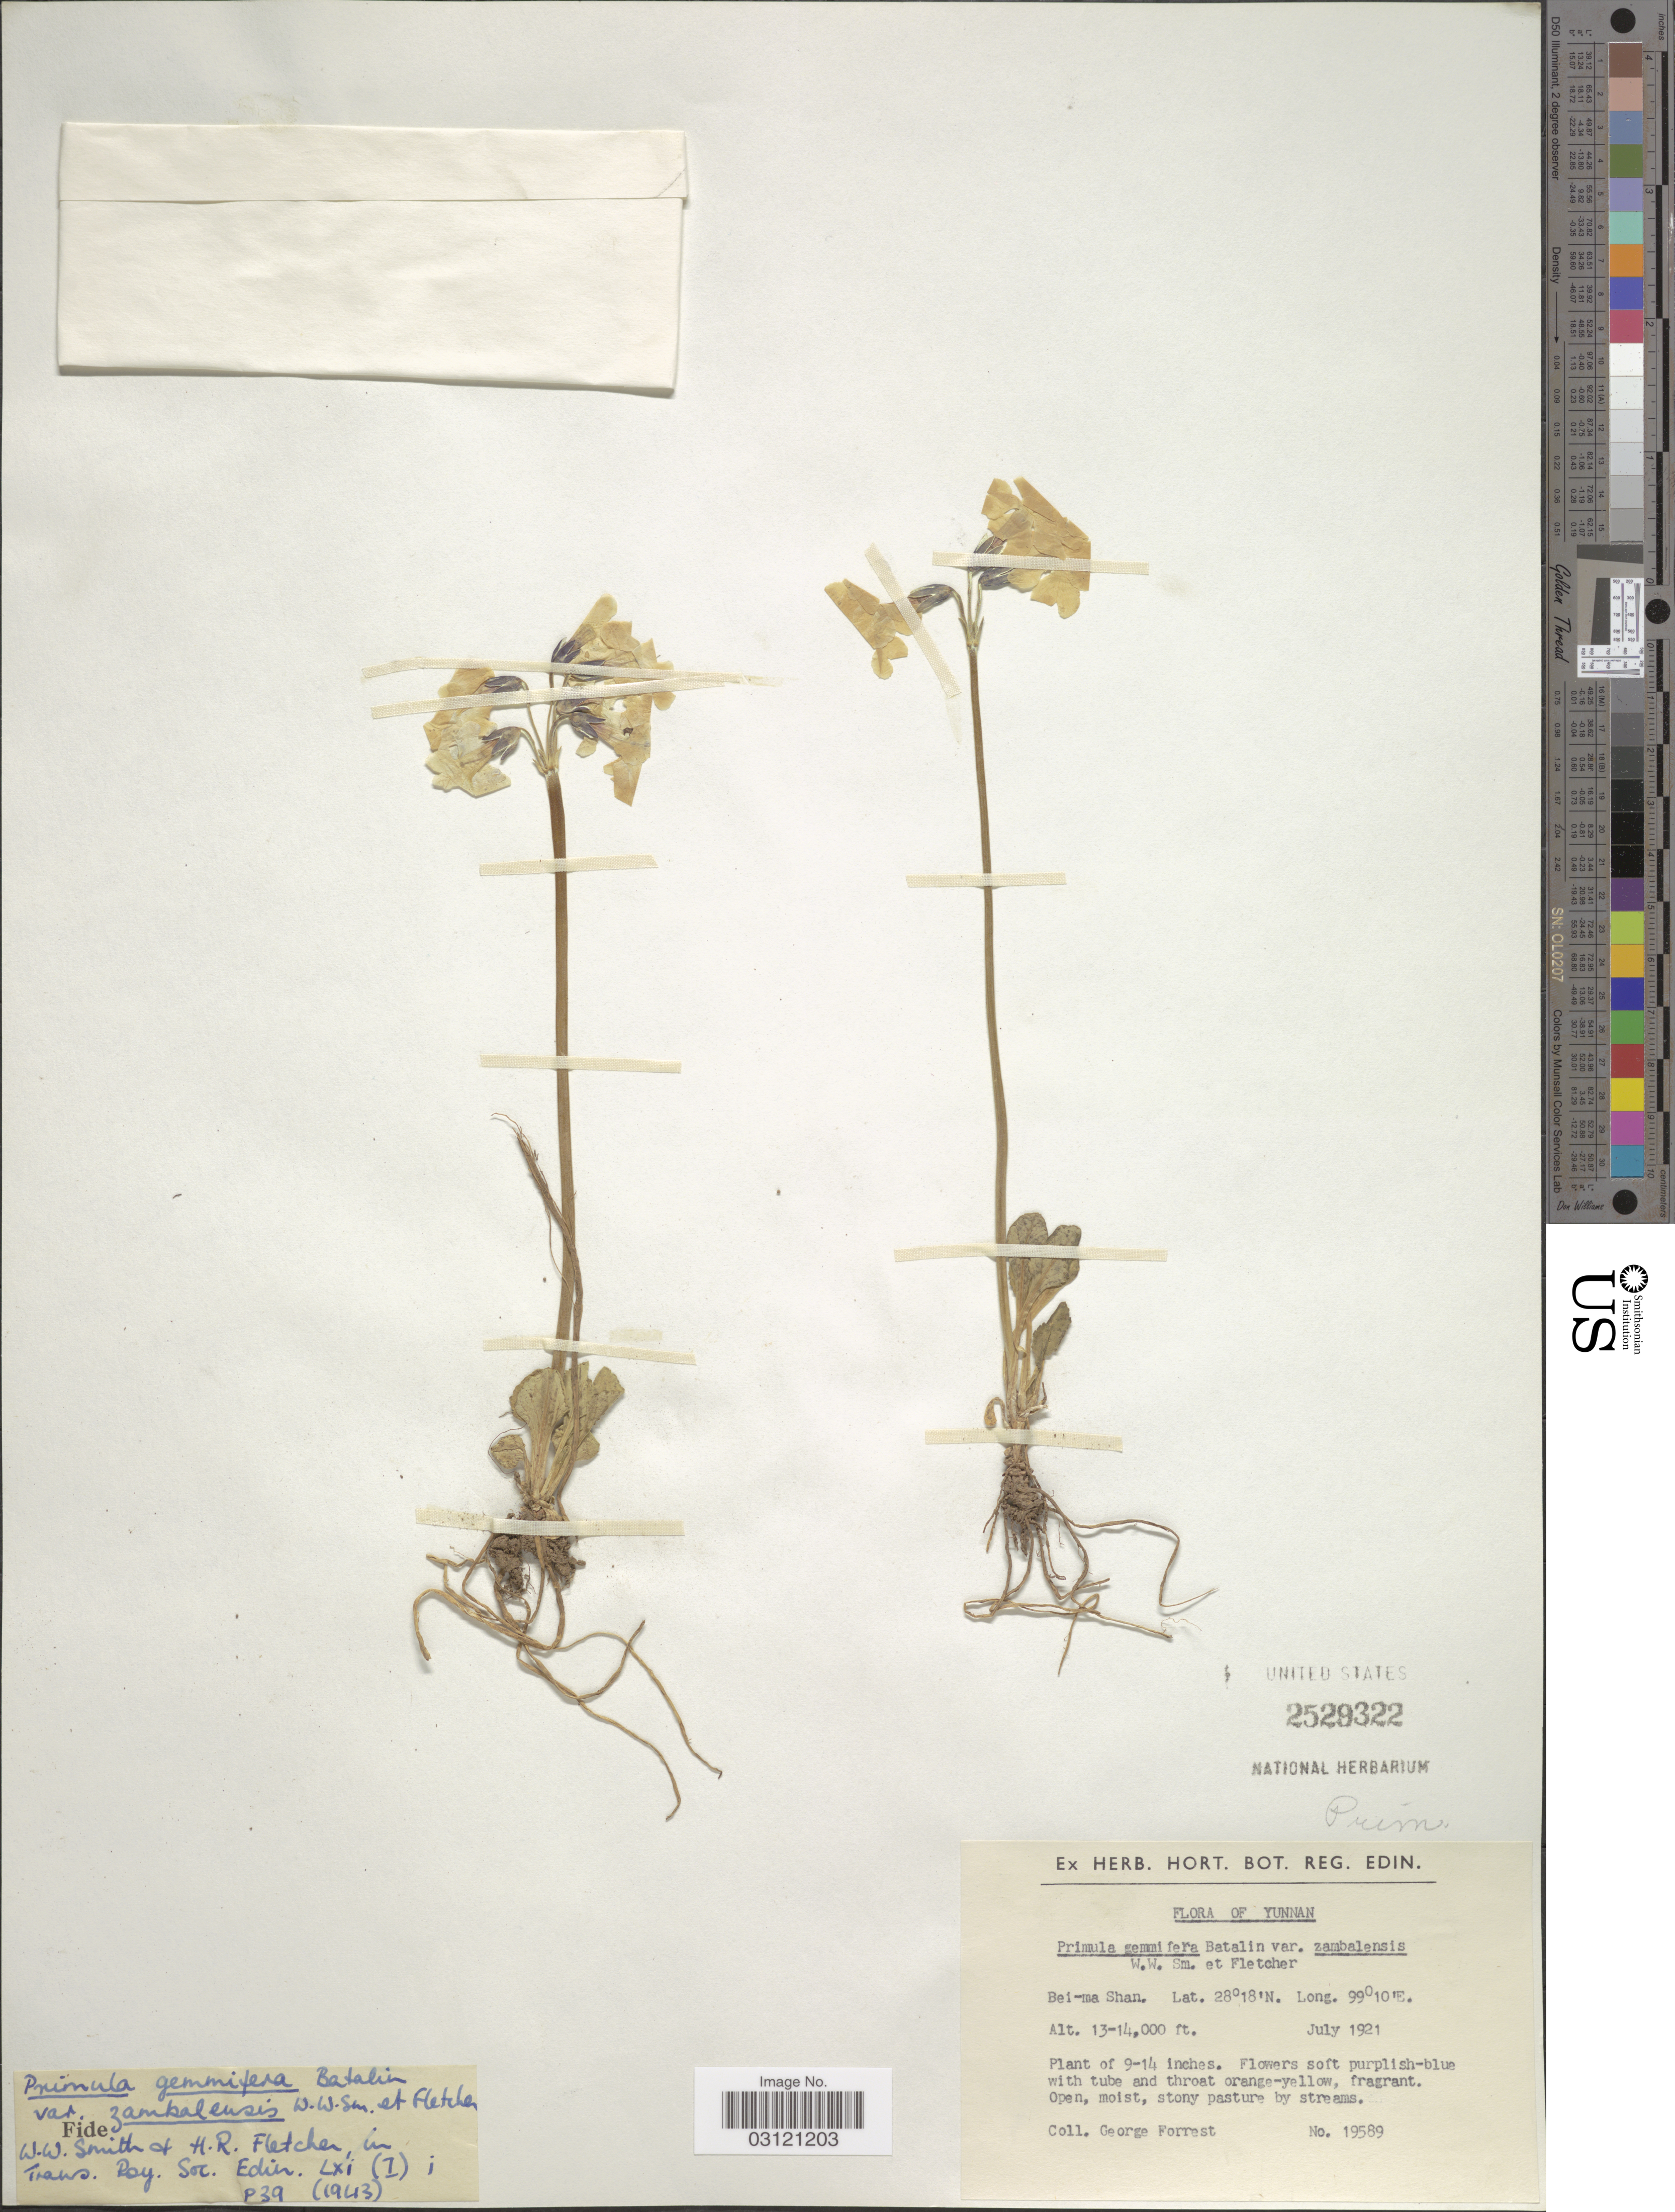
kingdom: Plantae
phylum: Tracheophyta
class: Magnoliopsida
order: Ericales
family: Primulaceae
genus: Primula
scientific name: Primula gemmifera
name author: Batalin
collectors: G. Forrest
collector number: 19589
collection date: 1921-07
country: China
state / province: Yunnan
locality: Bei-ma Shan.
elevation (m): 3962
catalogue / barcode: US 2529322